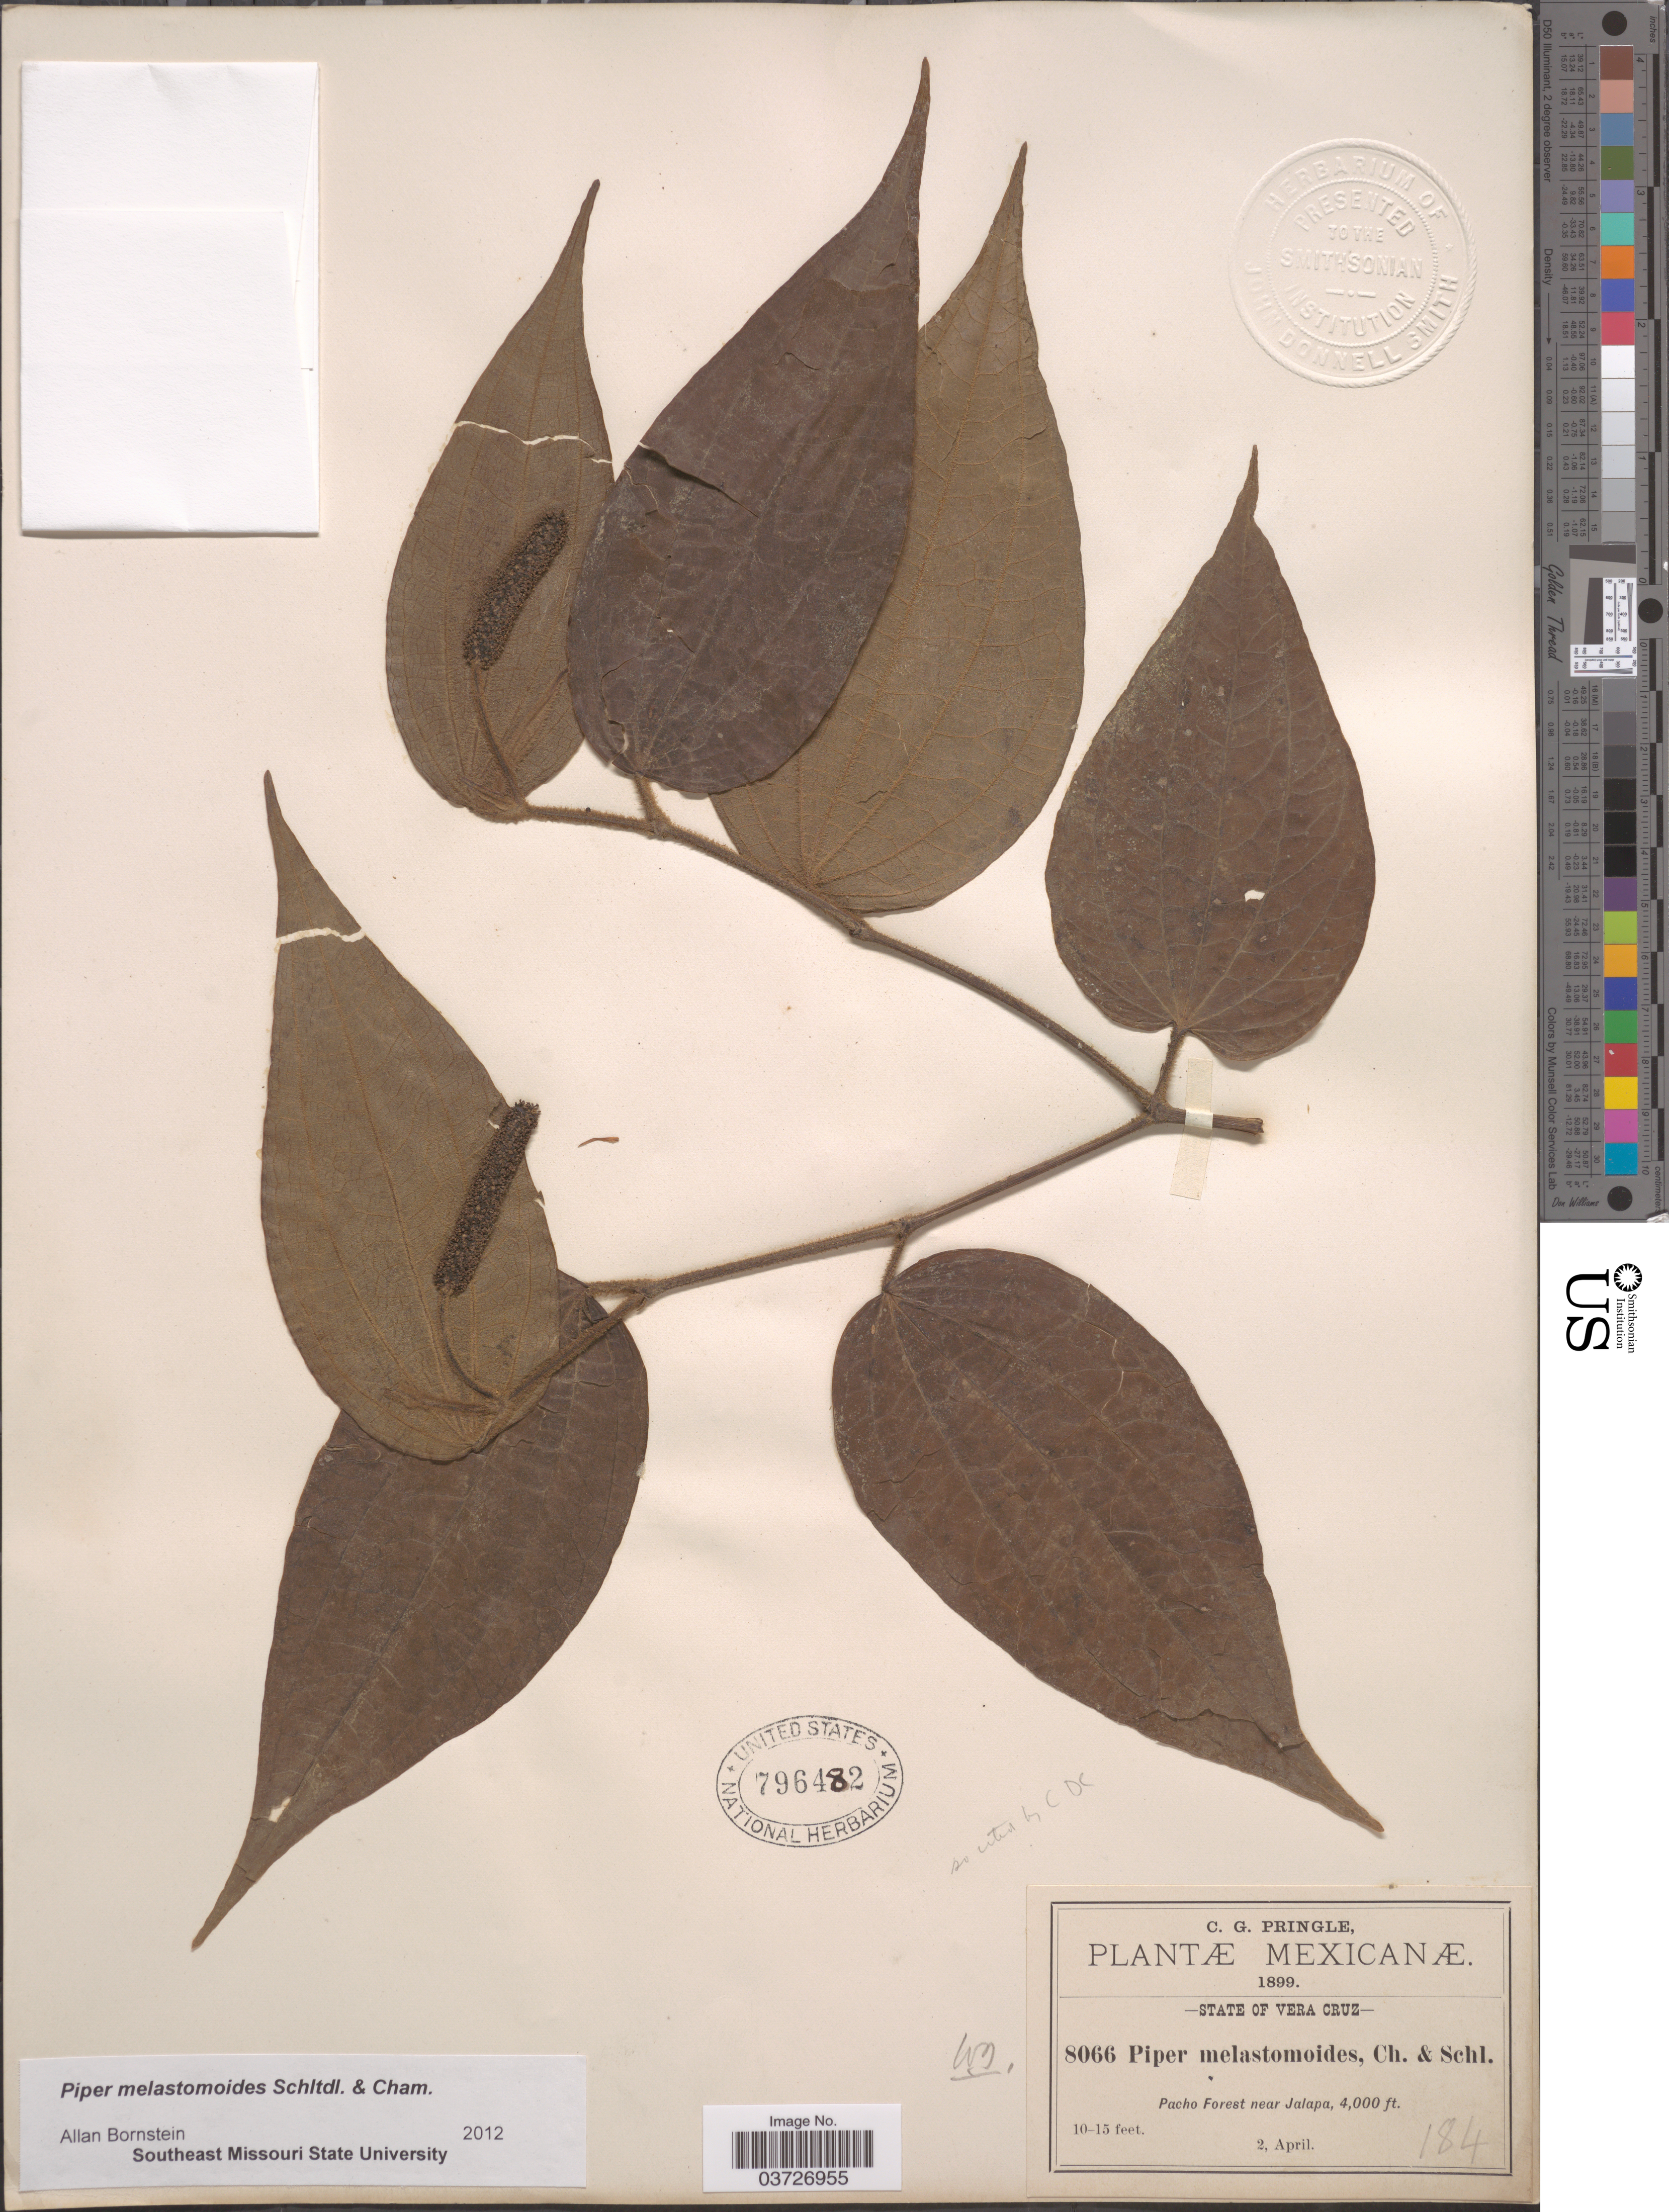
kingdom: Plantae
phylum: Tracheophyta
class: Magnoliopsida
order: Piperales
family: Piperaceae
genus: Piper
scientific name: Piper melastomoides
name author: Schltdl. & Cham.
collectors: C. G. Pringle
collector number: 8066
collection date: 1899-04-02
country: Mexico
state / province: Veracruz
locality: State of Vera Cruz. Pacho Forest near Jalapa.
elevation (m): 1219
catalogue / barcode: US 796482